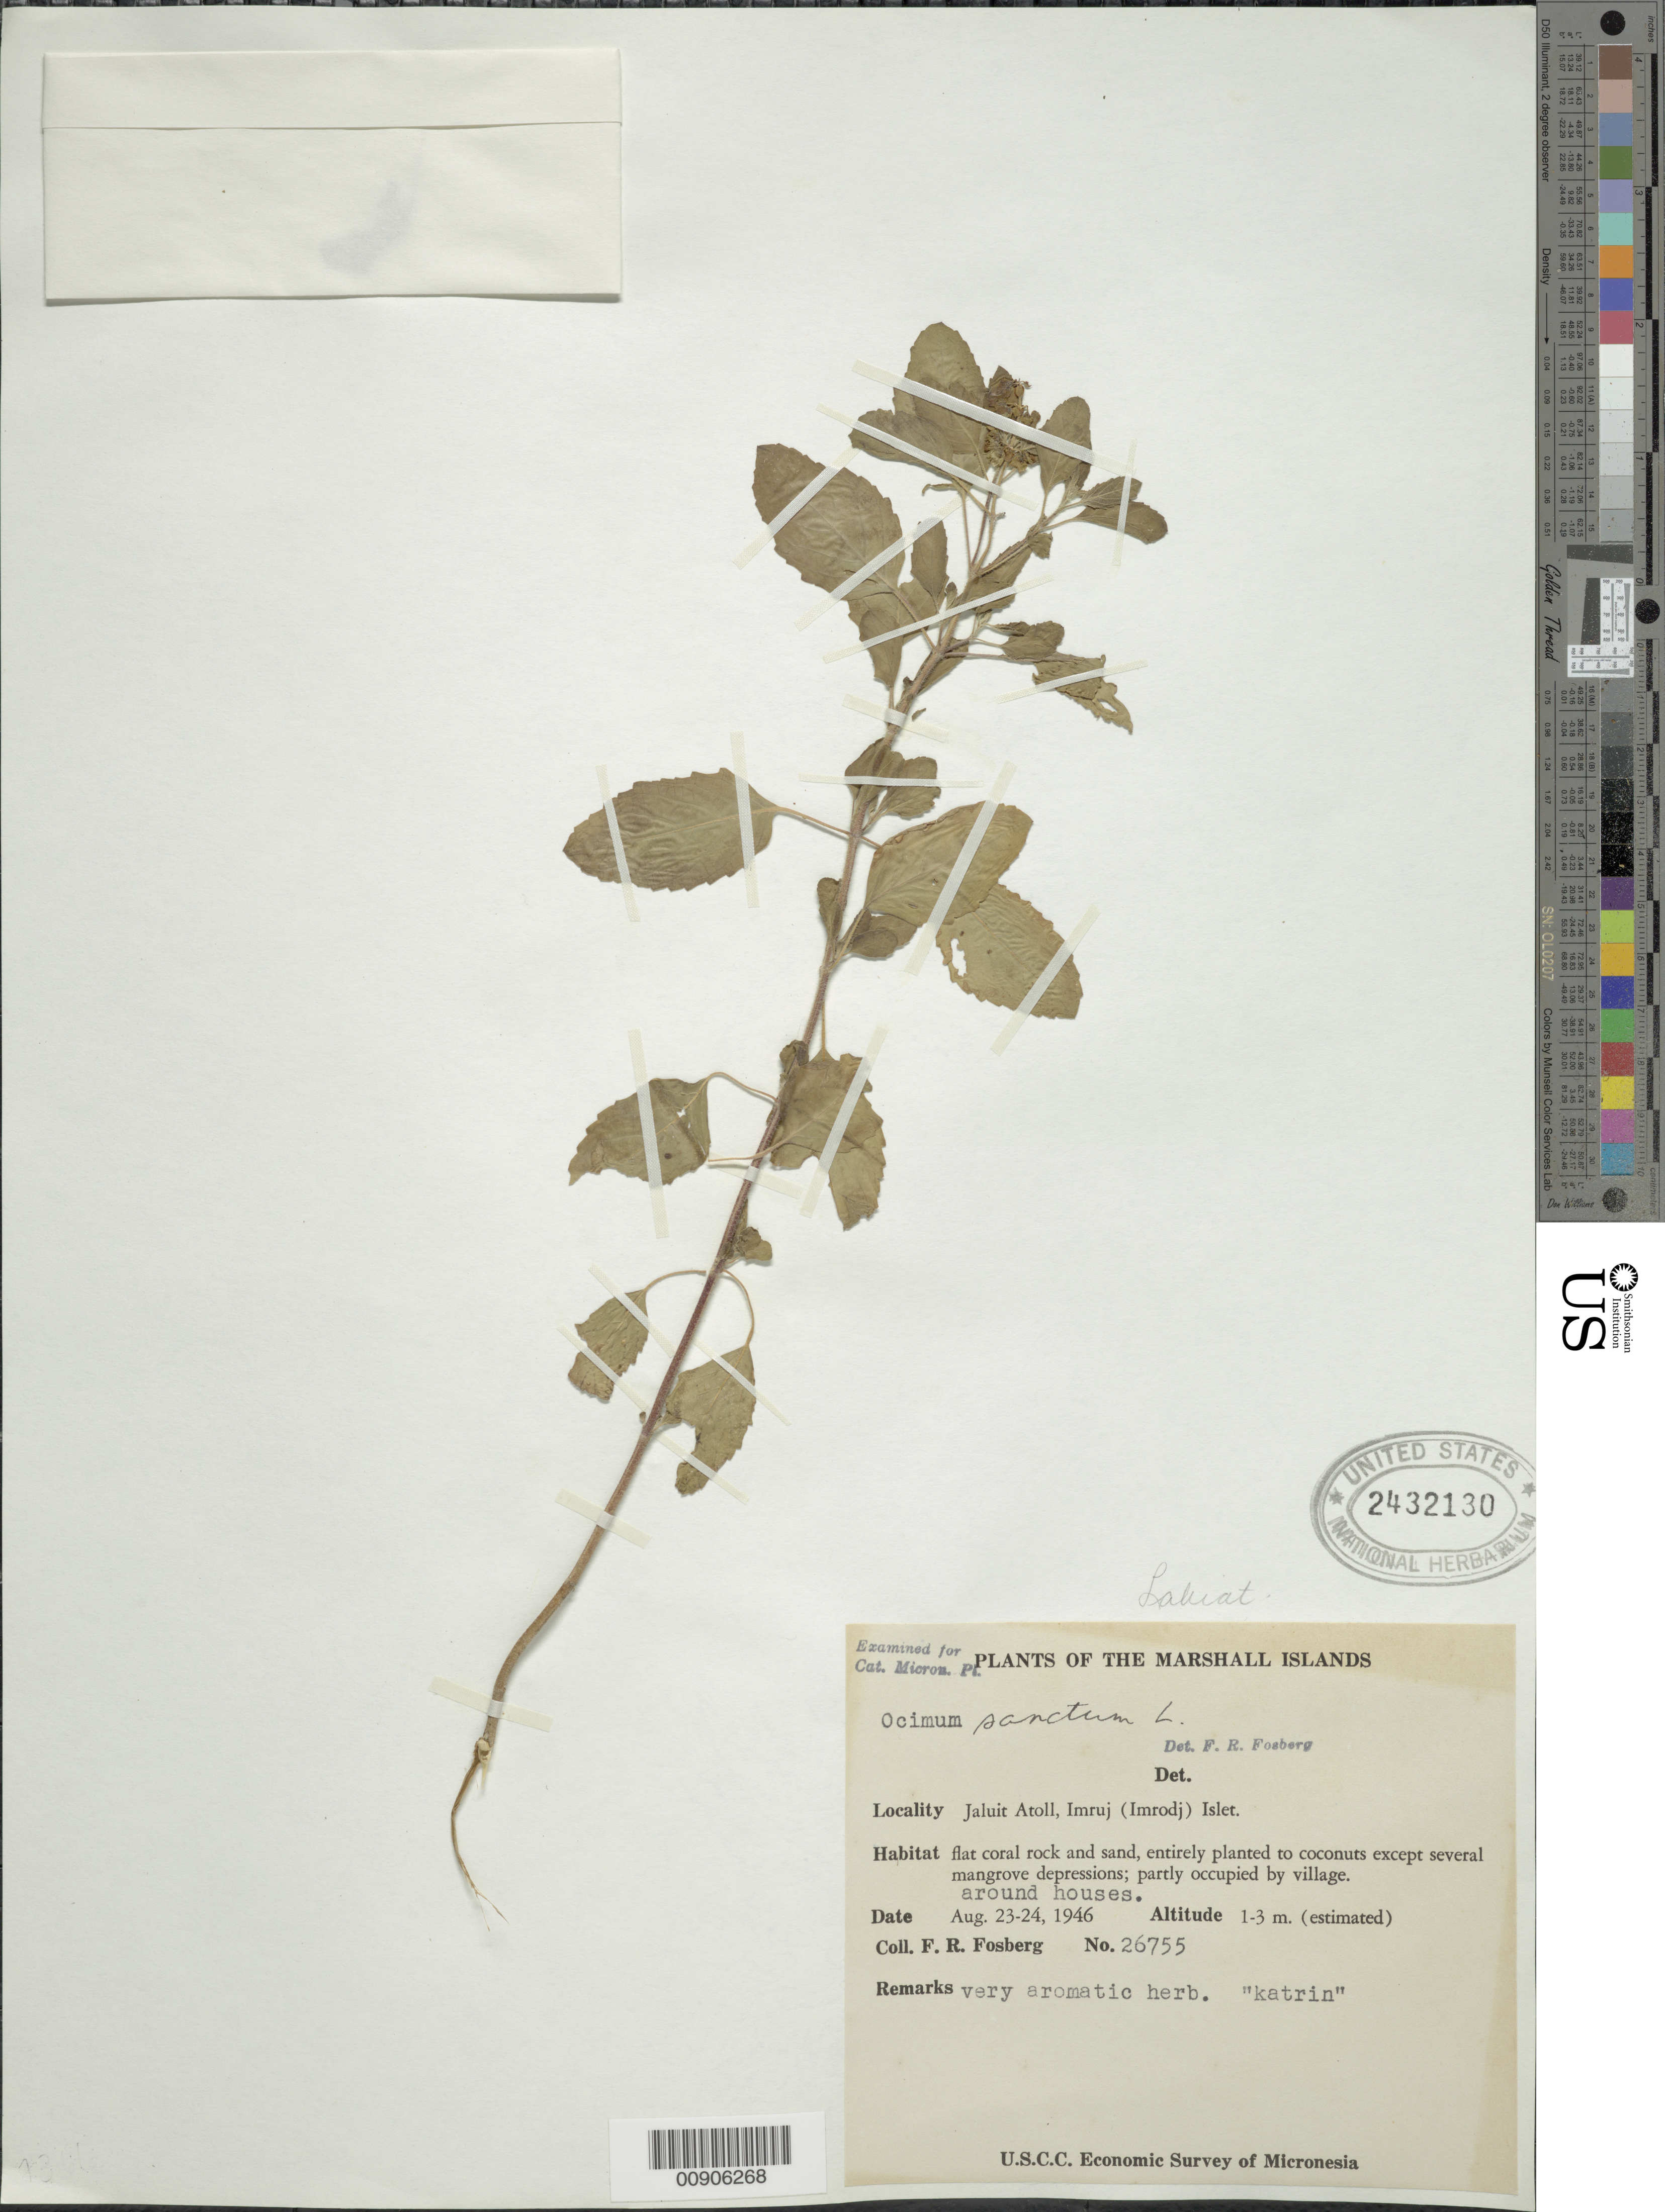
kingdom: Plantae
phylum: Tracheophyta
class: Magnoliopsida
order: Lamiales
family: Lamiaceae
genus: Ocimum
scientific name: Ocimum tenuiflorum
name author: L.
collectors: F. R. Fosberg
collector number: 26755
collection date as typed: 23 Aug 1946 to 24 Aug 1946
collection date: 1946-08-23/1946-08-24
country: Marshall Islands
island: Jaluit Atoll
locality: Imruj Islet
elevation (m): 1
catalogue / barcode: US 2432130